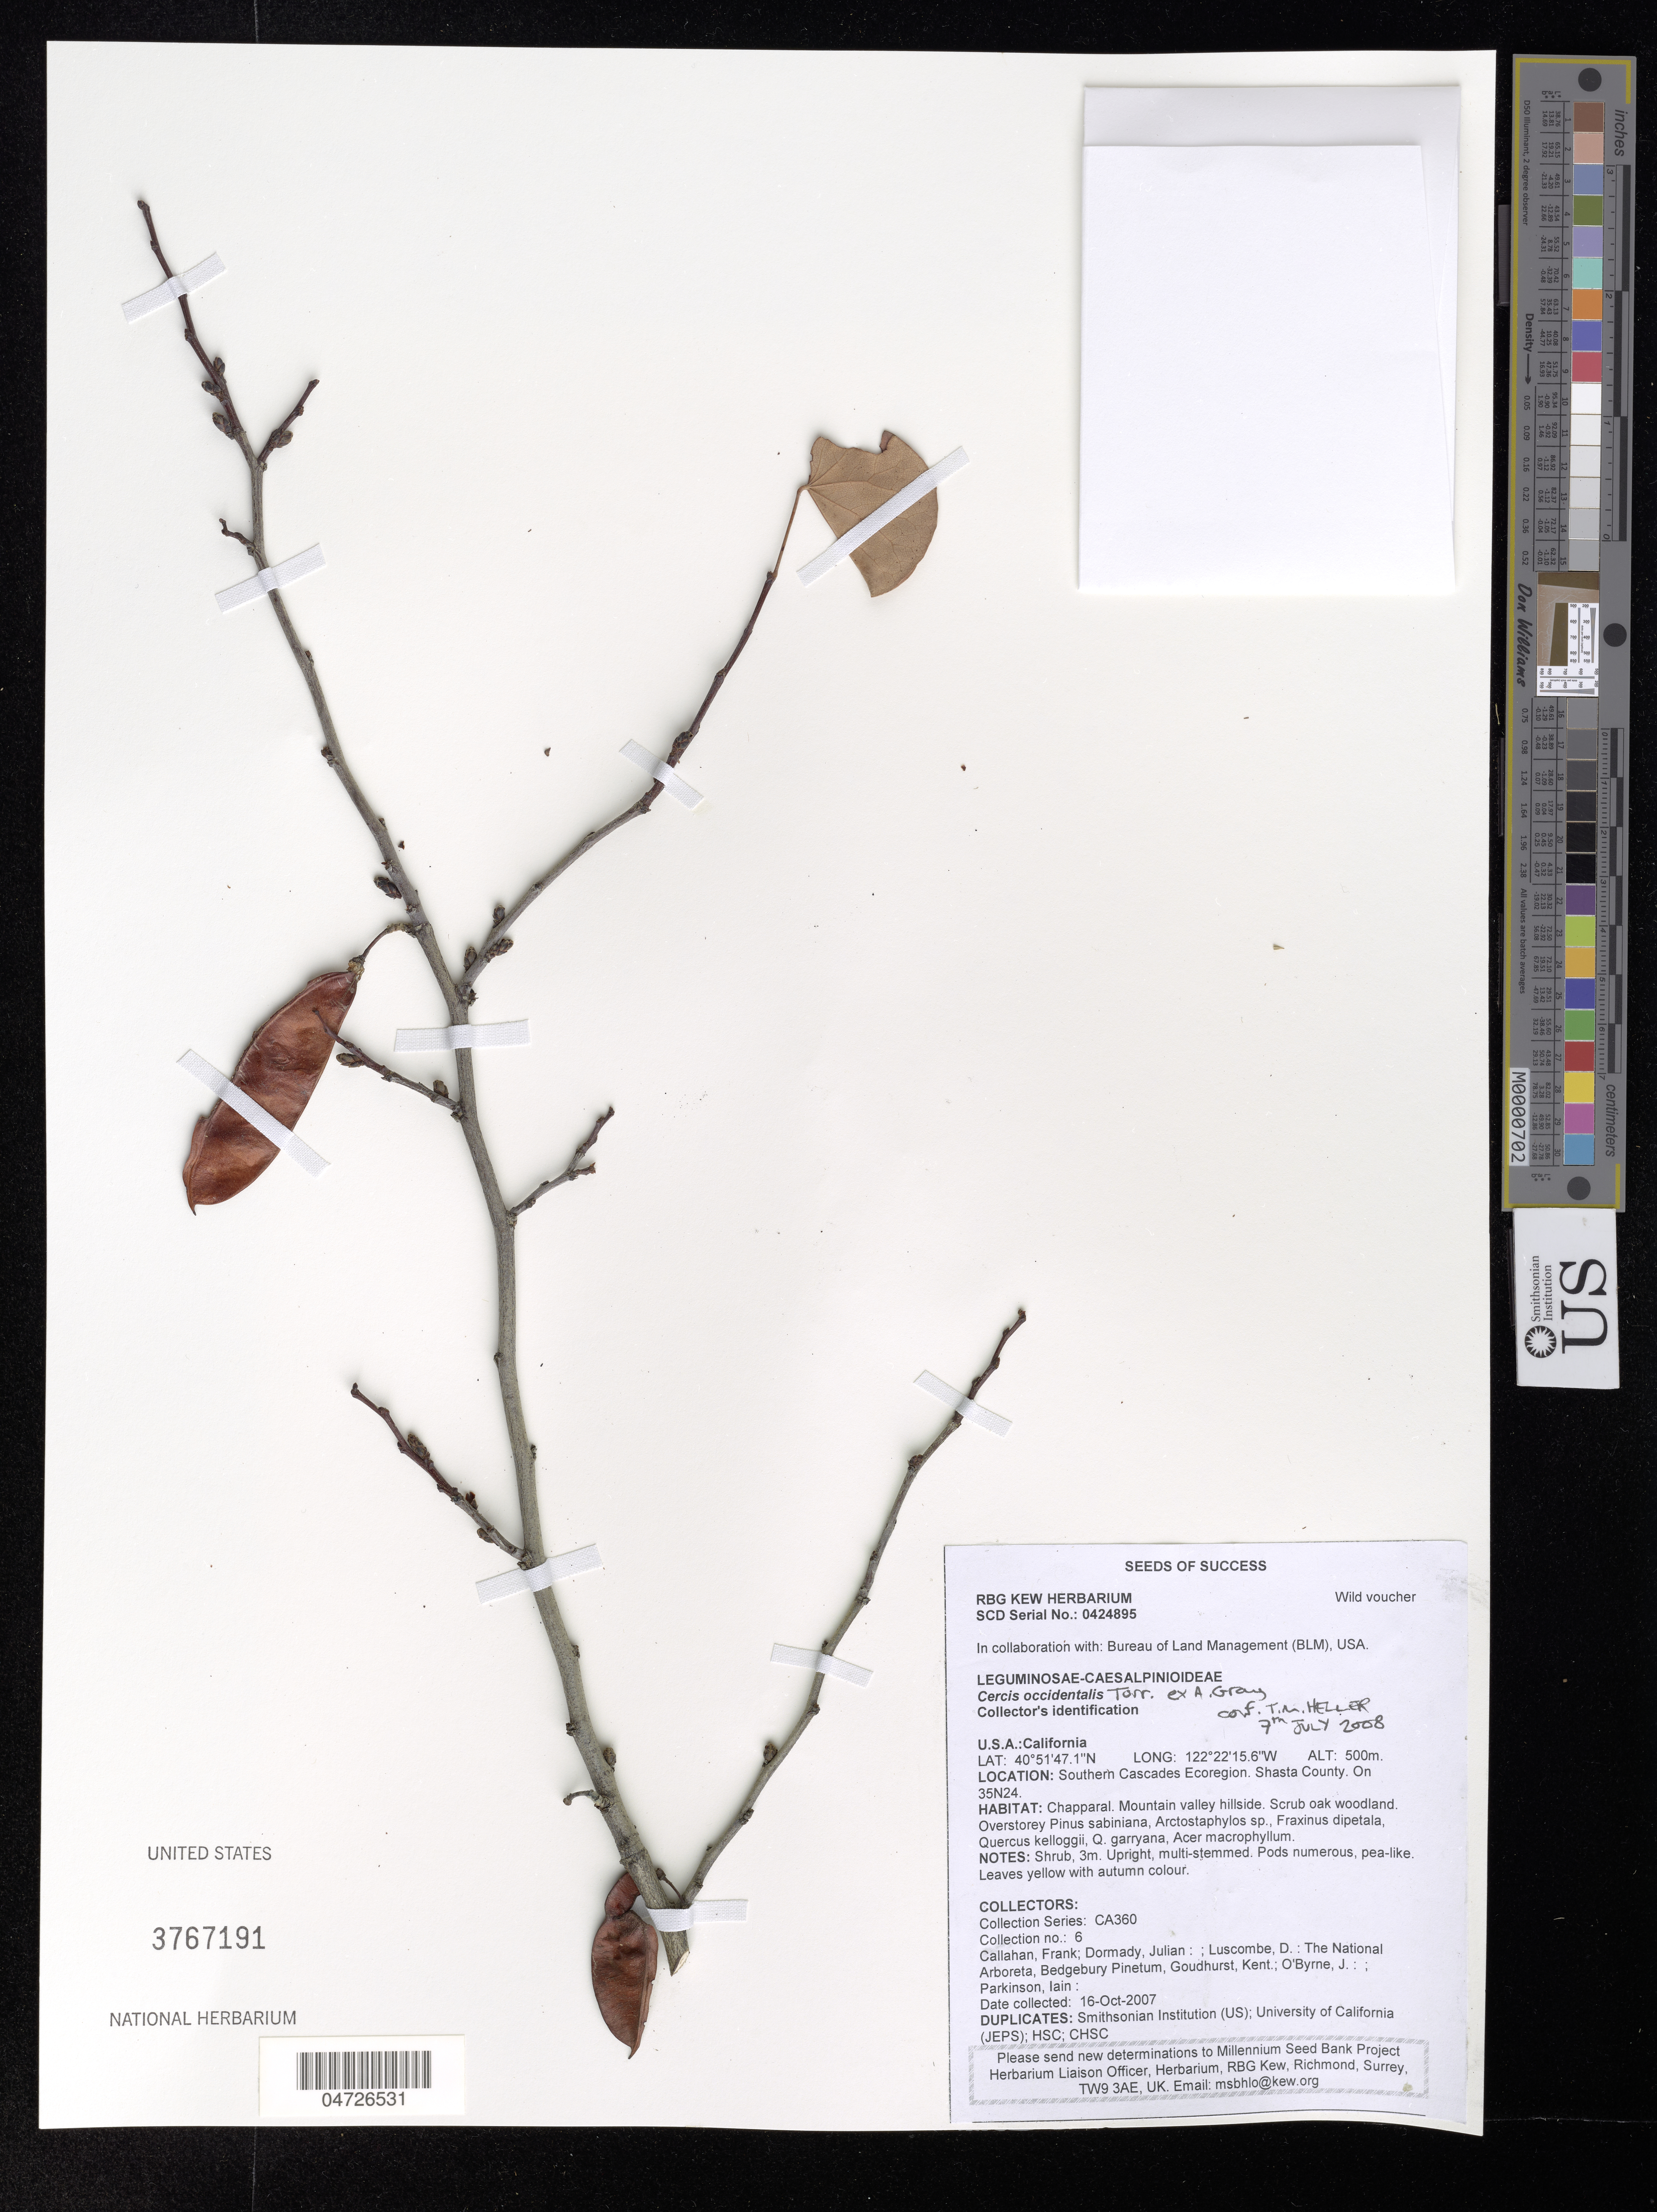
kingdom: Plantae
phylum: Tracheophyta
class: Magnoliopsida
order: Fabales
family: Fabaceae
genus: Cercis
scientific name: Cercis occidentalis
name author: Torr. ex A. Gray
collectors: F. Callahan, J. Dormady, D. Luscombe & J. O'Byrne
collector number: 6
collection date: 2007-10-16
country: United States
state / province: California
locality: Southern Cascades Ecoregion. Shasta County. On 35N24.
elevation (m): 500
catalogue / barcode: US 3767191